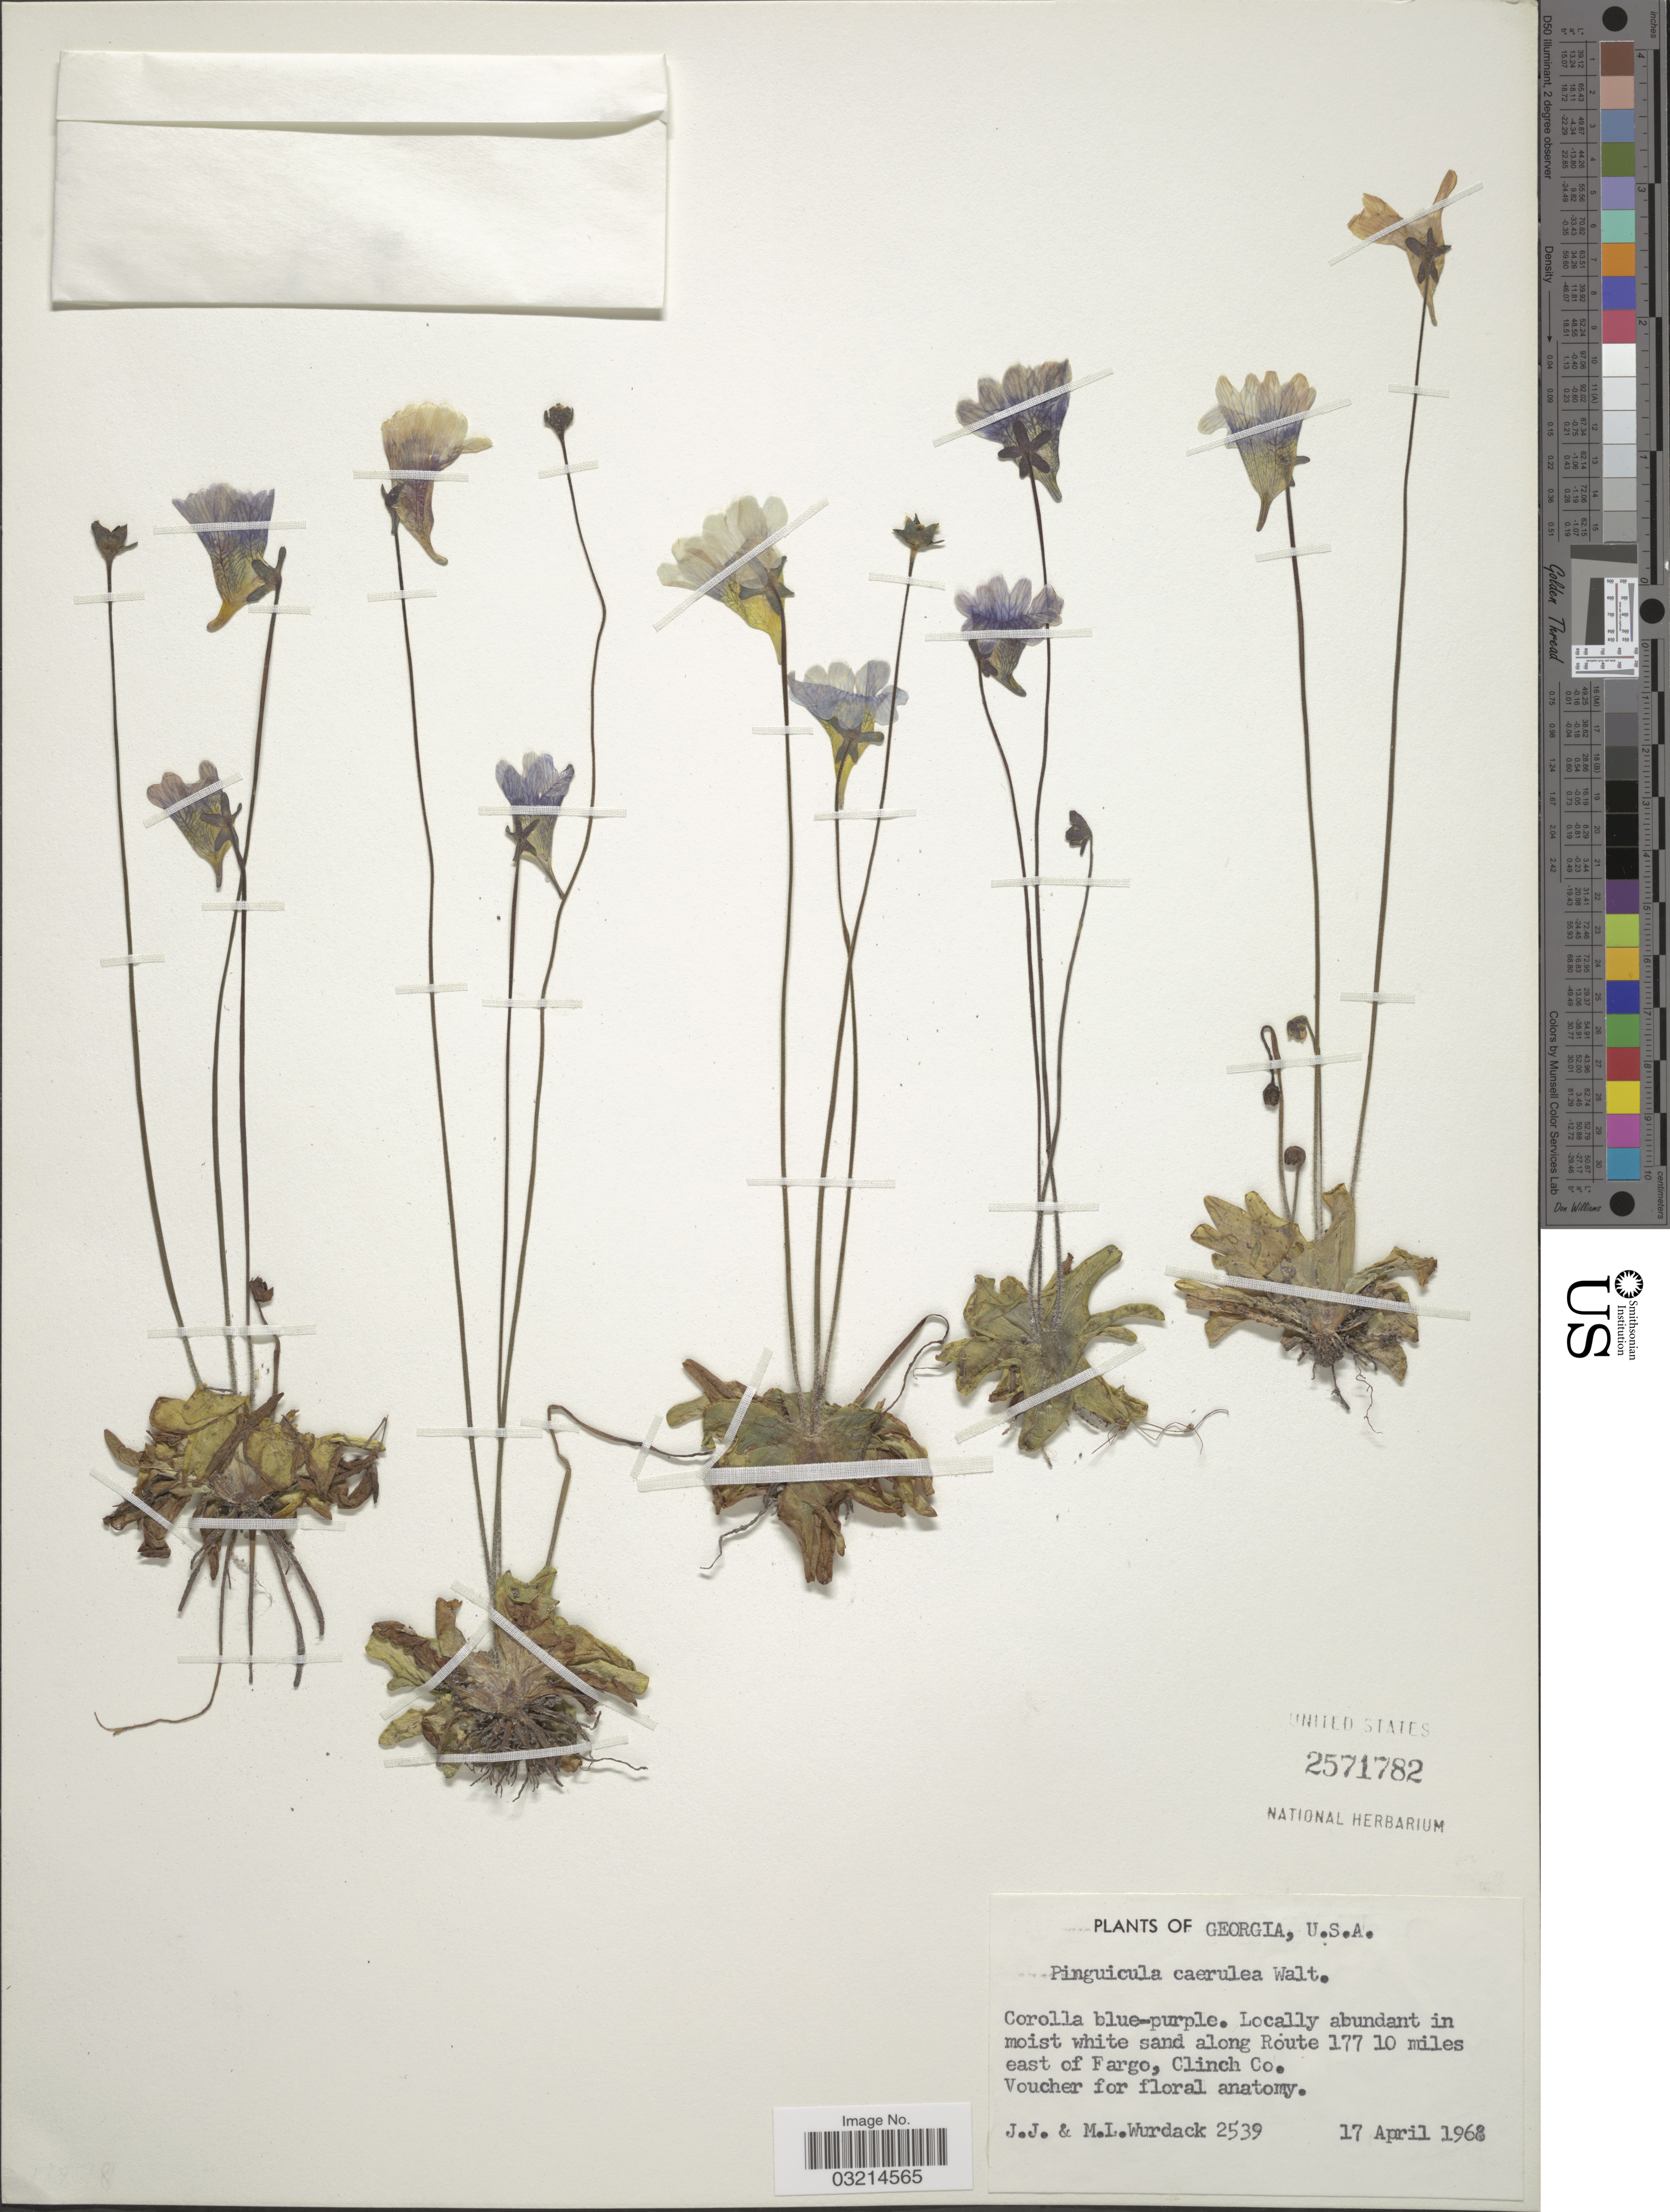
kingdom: Plantae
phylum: Tracheophyta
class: Magnoliopsida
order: Lamiales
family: Lentibulariaceae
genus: Pinguicula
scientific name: Pinguicula caerulea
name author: Walter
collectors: J. J. Wurdack & M. L. Wurdack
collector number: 2539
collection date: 1968-04-17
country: United States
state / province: Georgia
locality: Locally abundant in moist white sand along Route 177 10 miles east of Fargo, Clinch Co.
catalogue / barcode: US 2571782